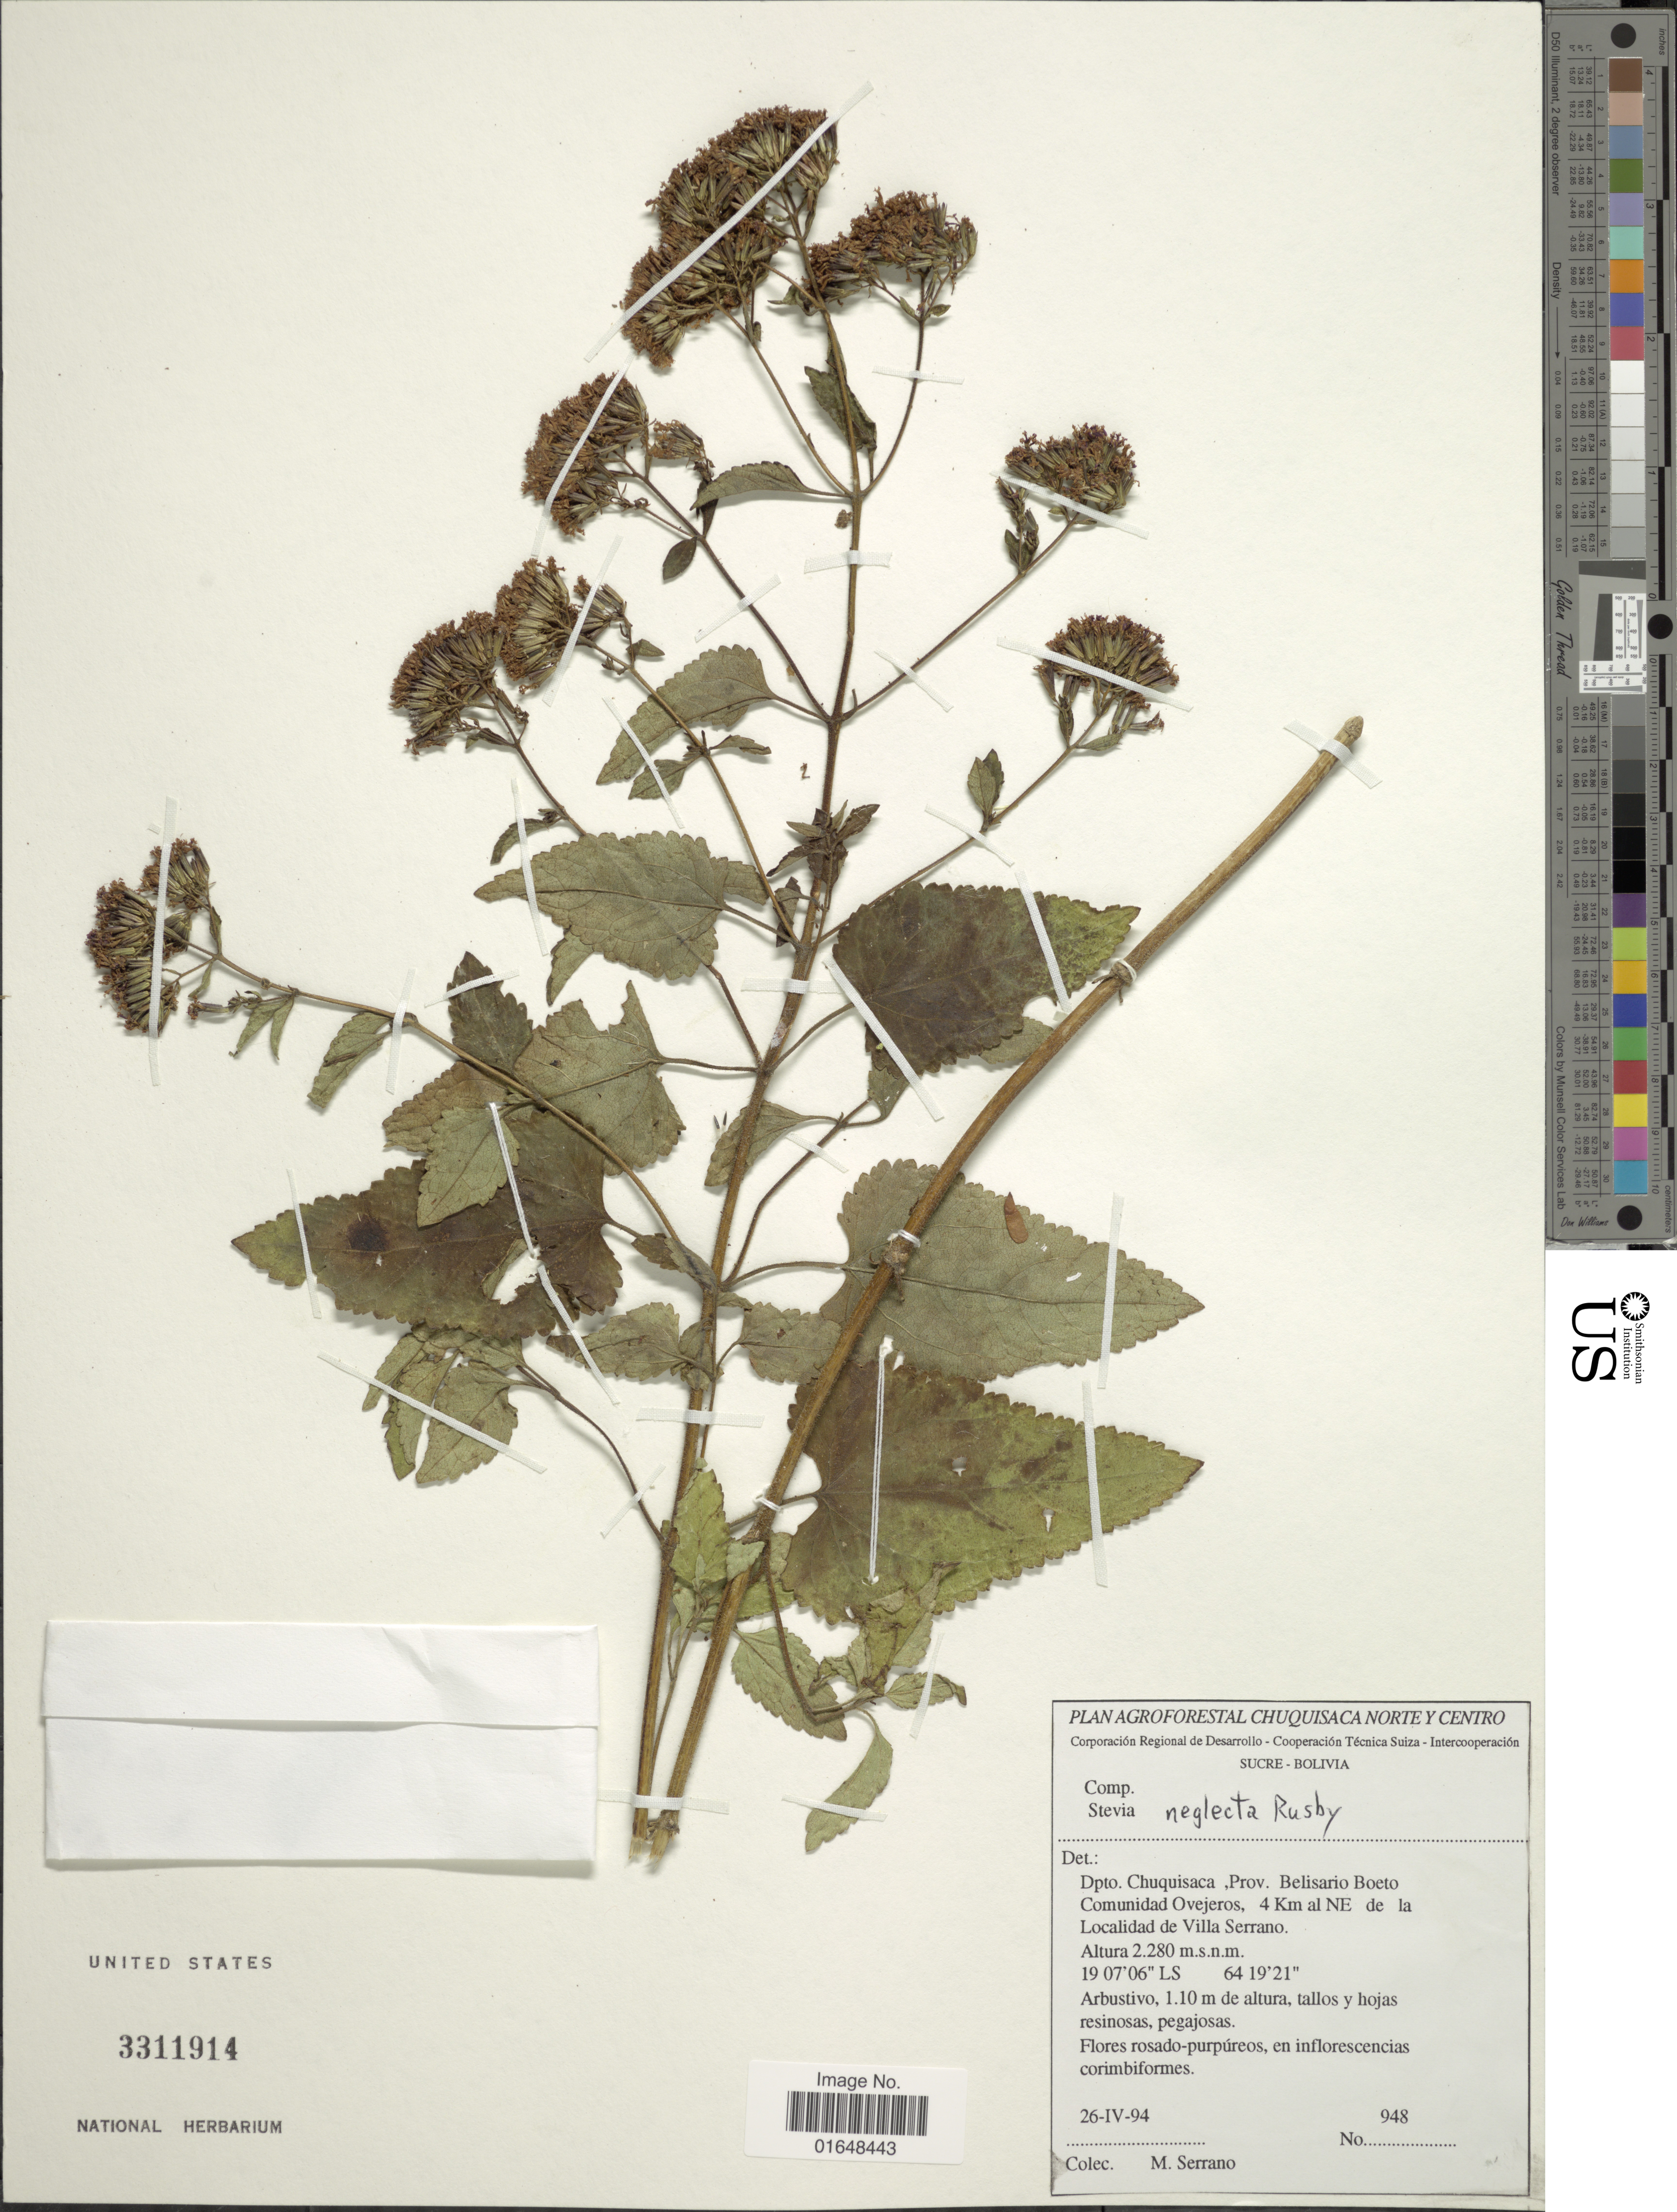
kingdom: Plantae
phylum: Tracheophyta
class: Magnoliopsida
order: Asterales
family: Asteraceae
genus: Stevia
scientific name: Stevia neglecta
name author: Rusby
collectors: M. Serrano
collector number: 948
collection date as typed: Transcribed d/m/y: 26/4/94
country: Bolivia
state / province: Chuquisaca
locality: Dpto. Chuquisaca, Prov. Belisario Boeto. Comunidad Obejeros, 4 Km al NE de la Localidad de Villa Serrano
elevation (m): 2280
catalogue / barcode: US 3311914